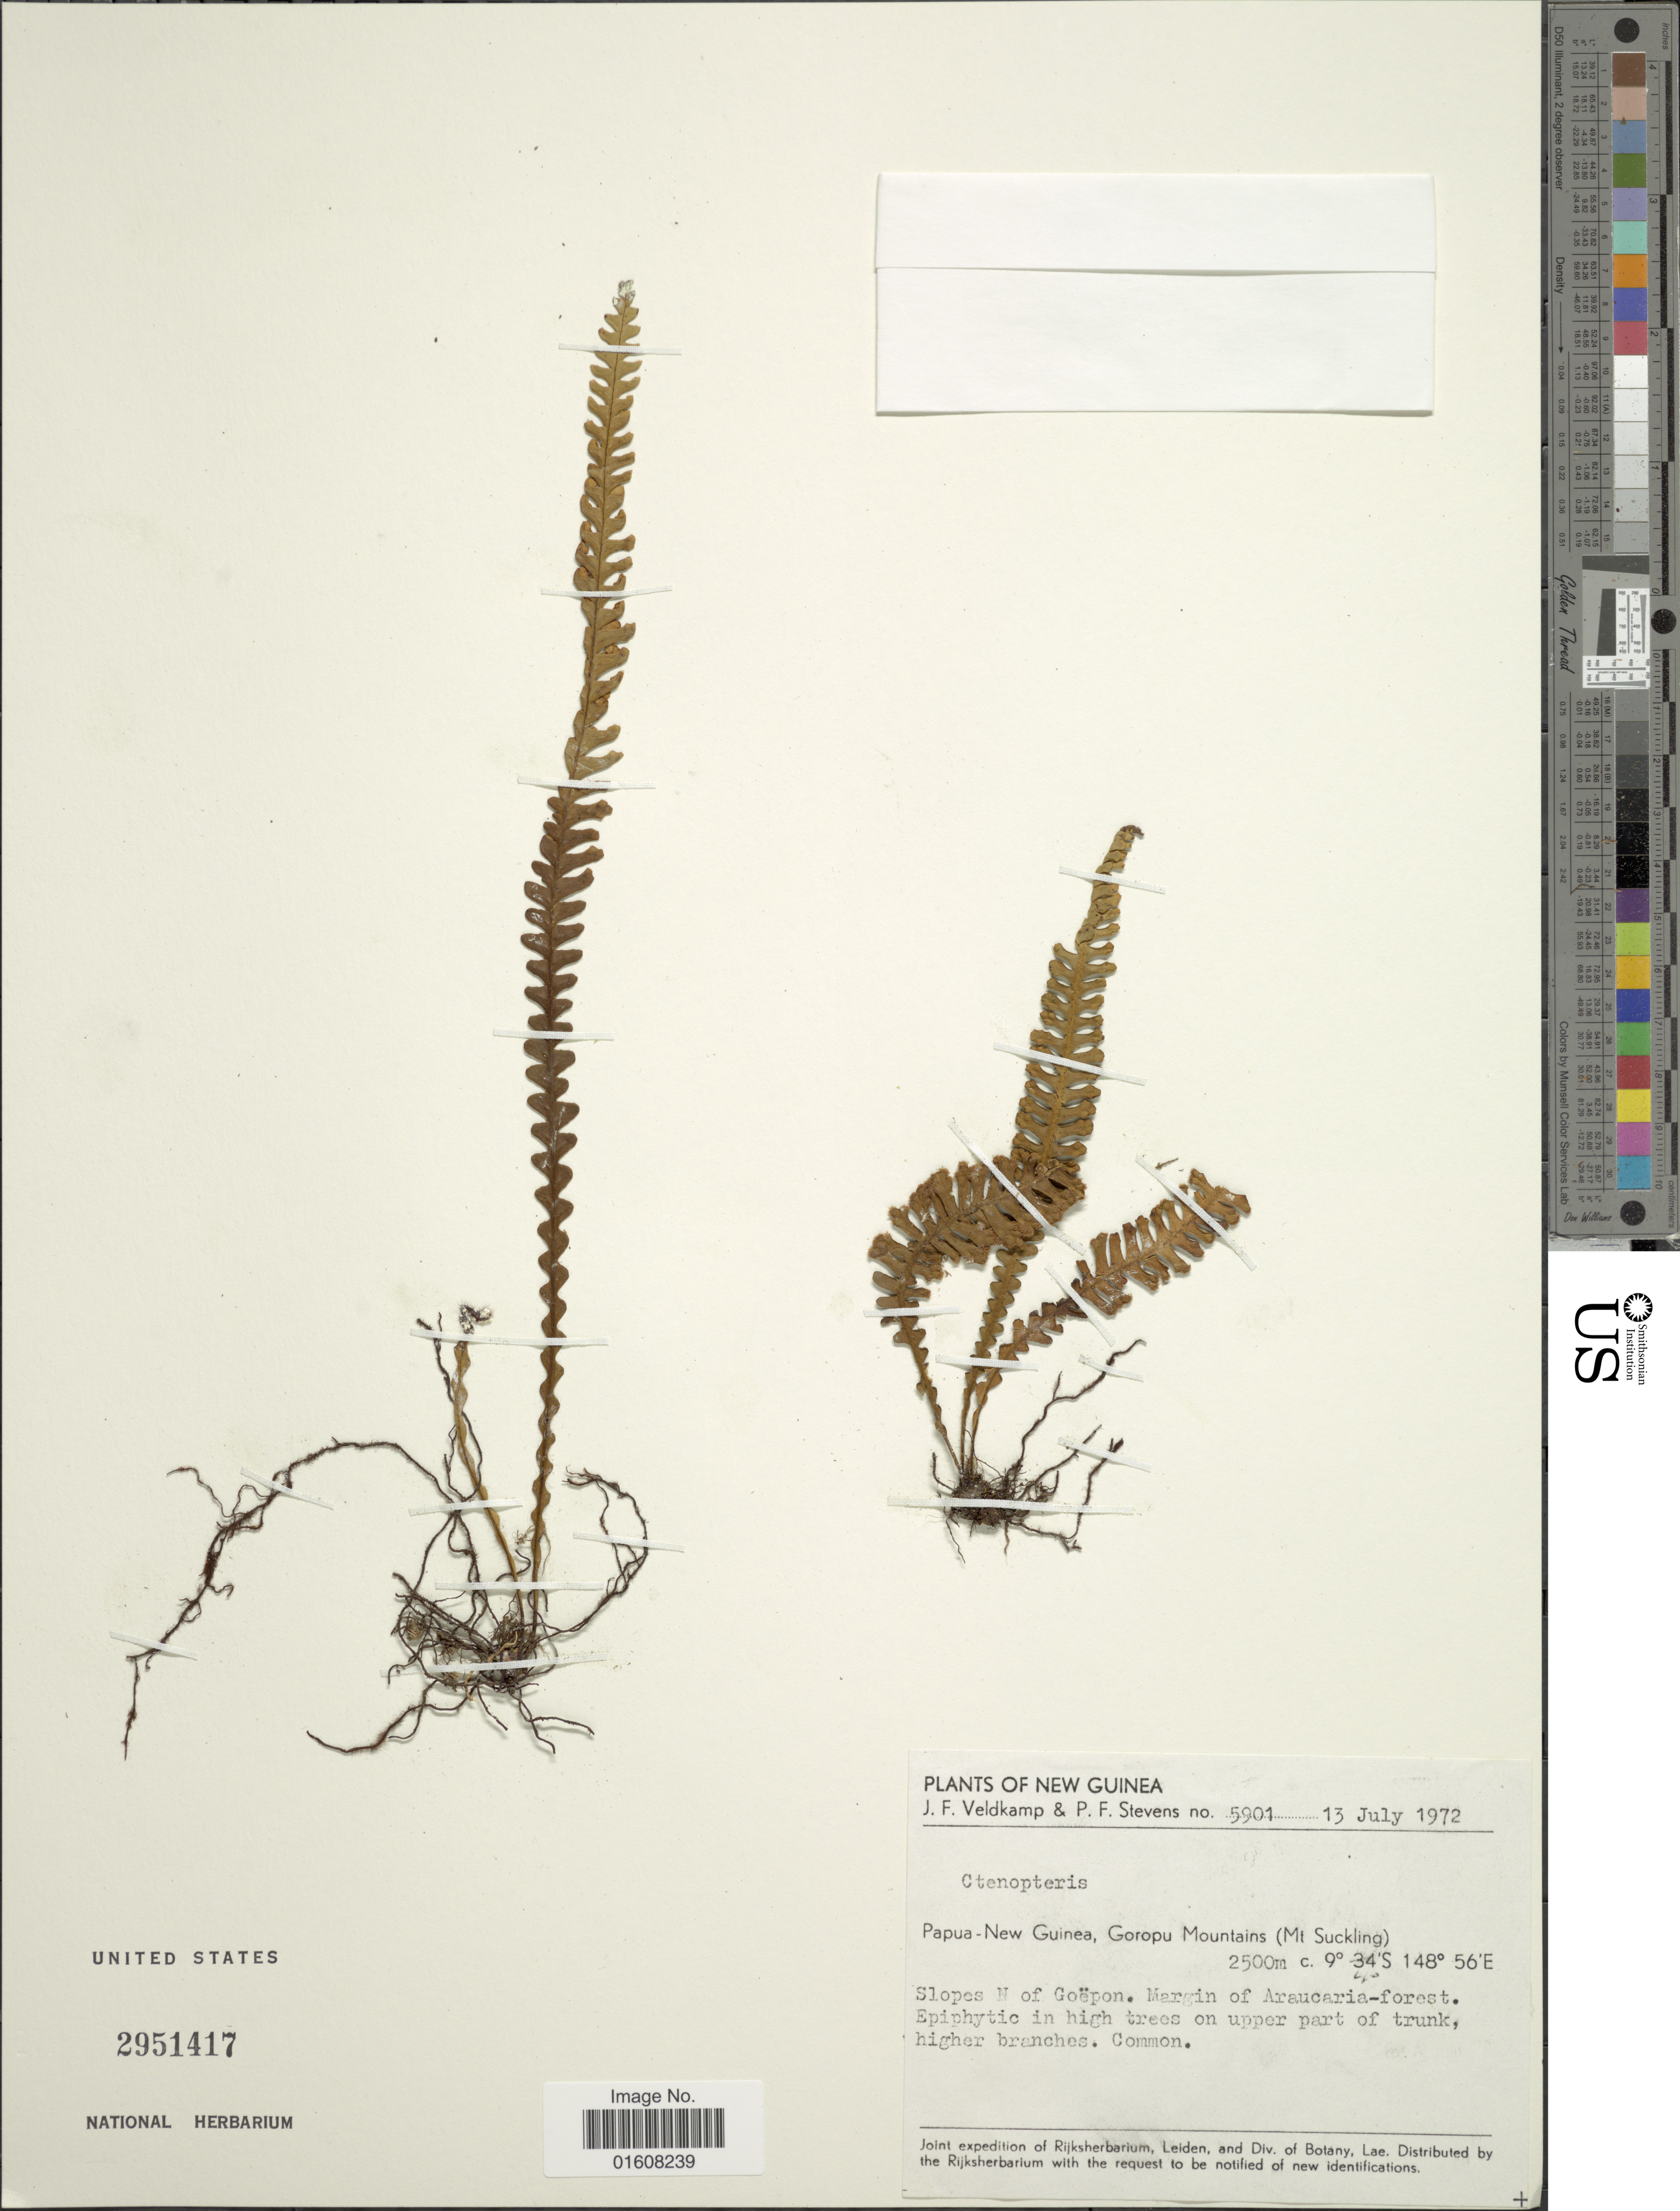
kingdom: Plantae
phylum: Tracheophyta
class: Polypodiopsida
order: Polypodiales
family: Polypodiaceae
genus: Grammitis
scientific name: Grammitis sp.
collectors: J. F. Veldkamp & P. F. Stevens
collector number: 5901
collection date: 1972-07-13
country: Papua New Guinea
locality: New Guinea. Goropu Mountains (Mt Suckling). Slopes N of Goëpon. Margin of Araucaria-forest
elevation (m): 2500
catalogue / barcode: US 2951417